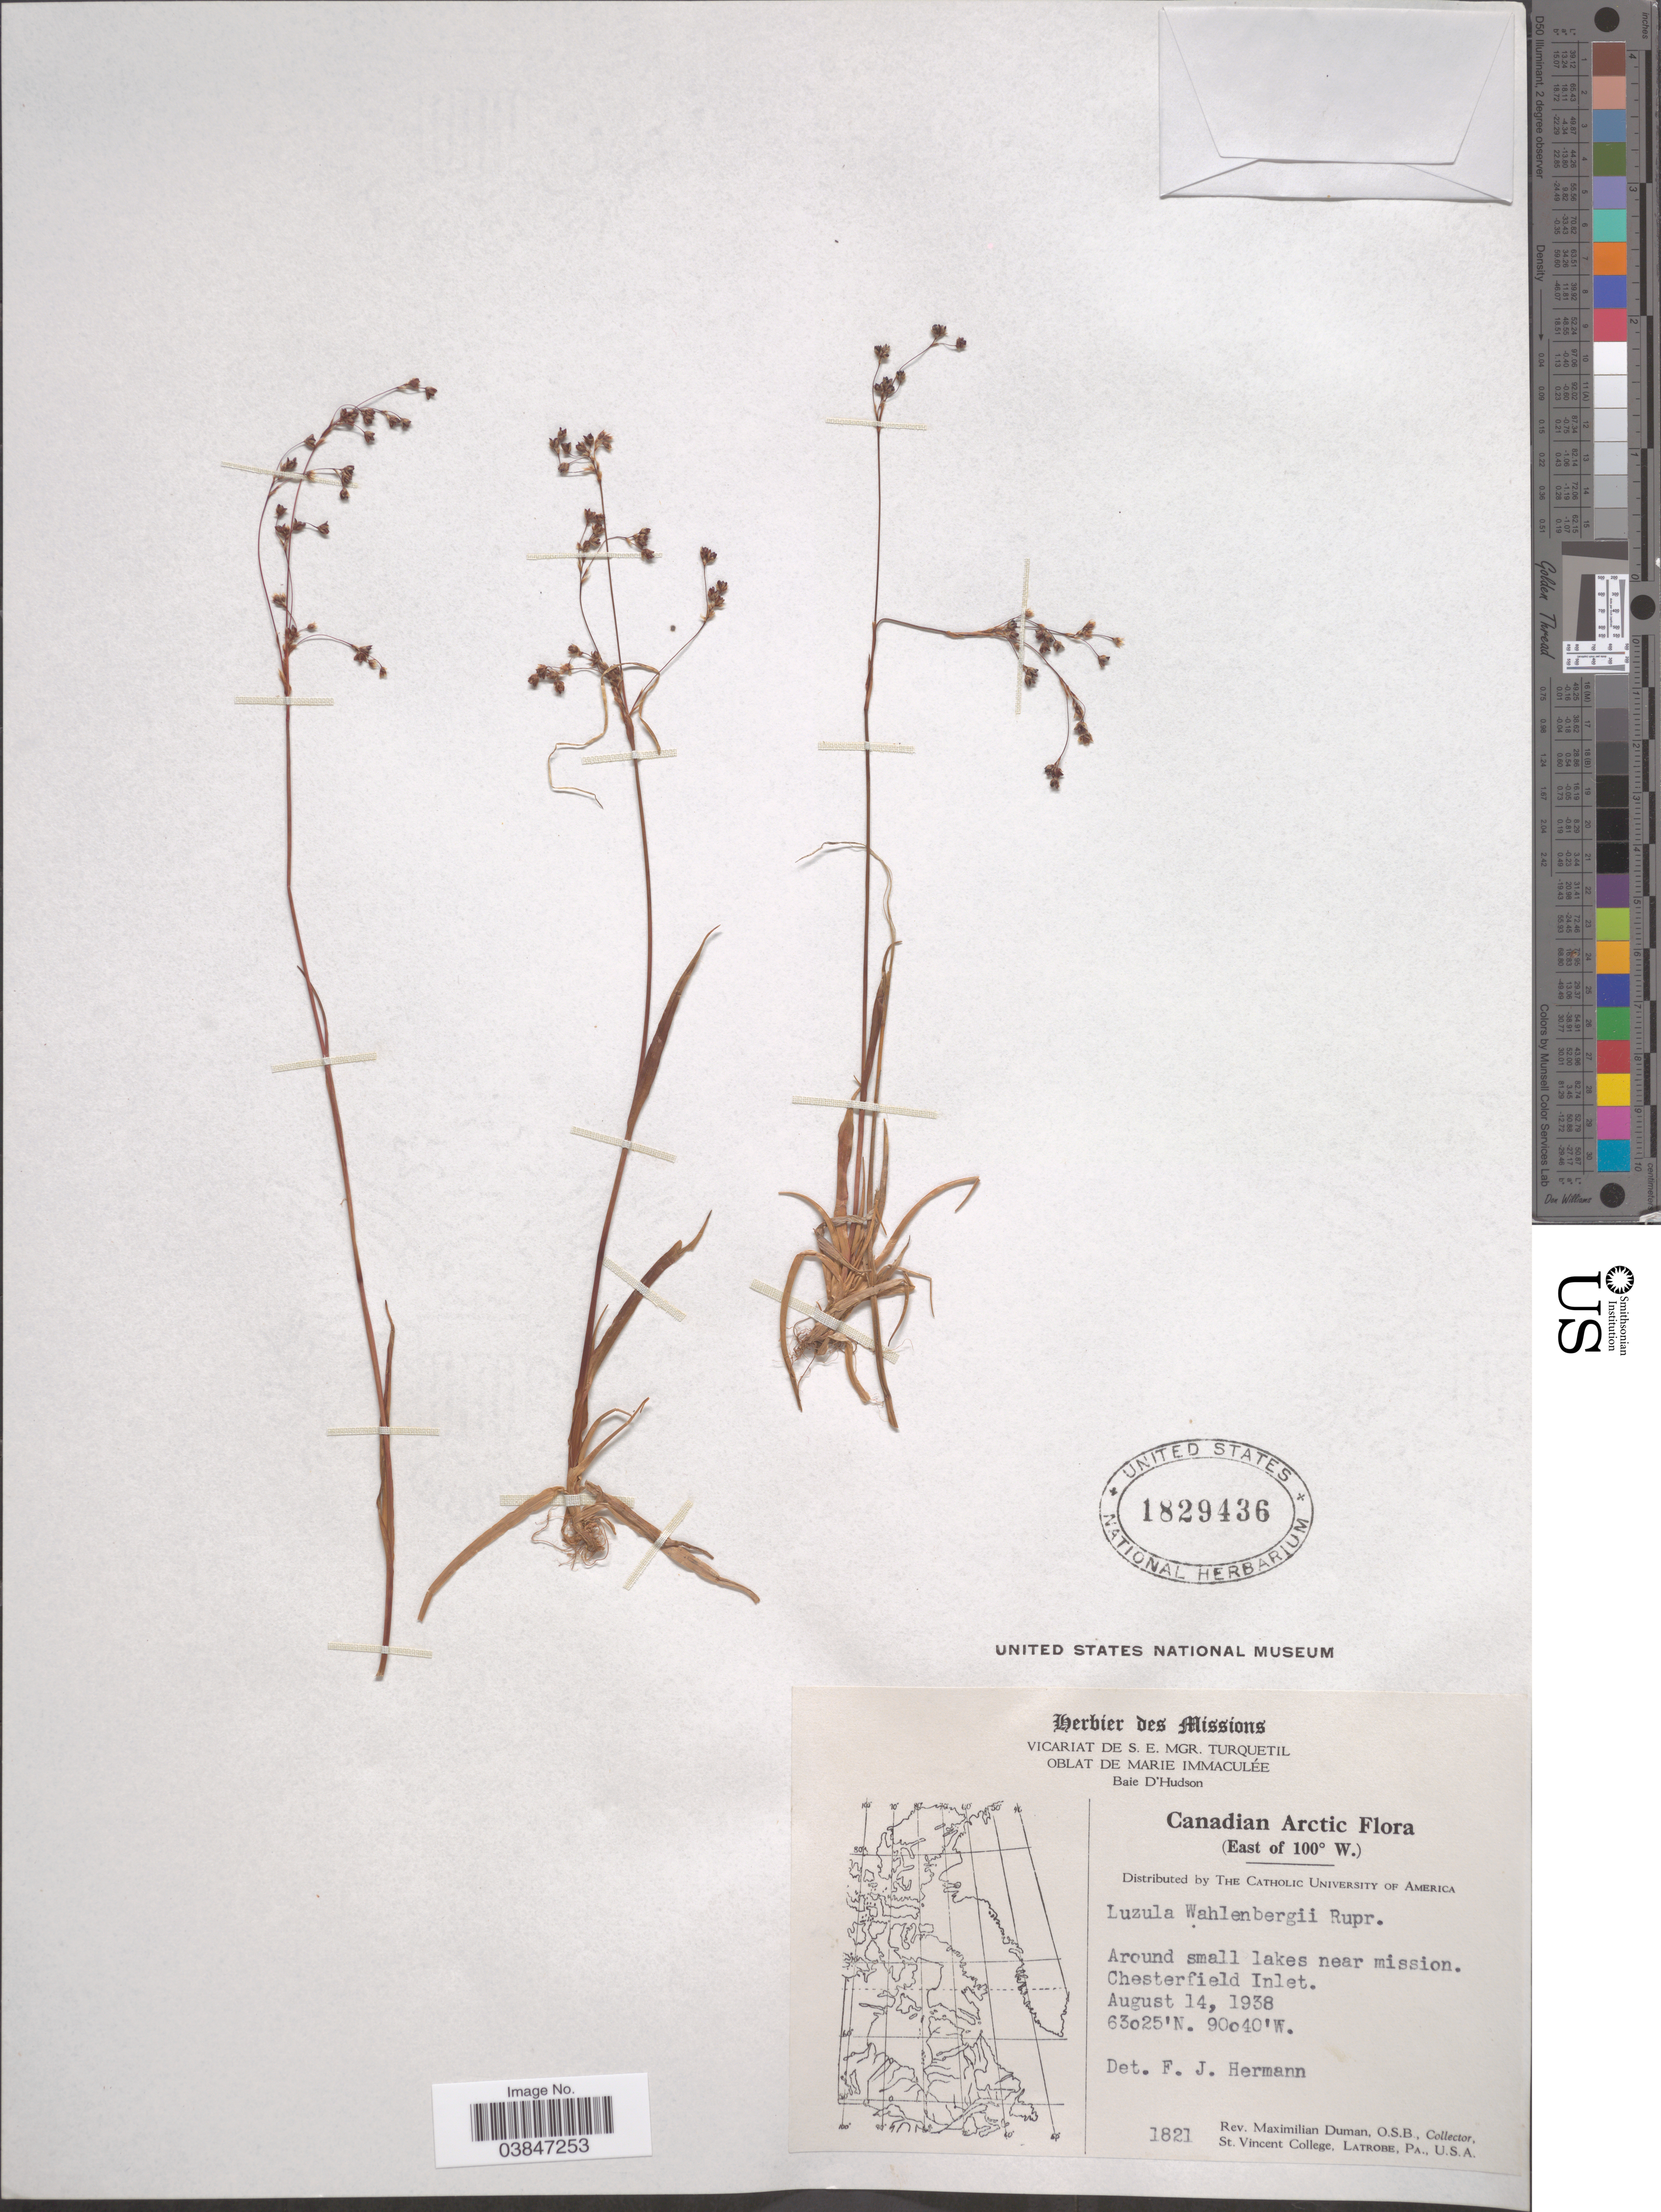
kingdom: Plantae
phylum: Tracheophyta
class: Liliopsida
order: Poales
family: Juncaceae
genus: Luzula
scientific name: Luzula wahlenbergii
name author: Rupr.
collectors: M. Duman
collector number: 1821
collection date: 1938-08-14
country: Canada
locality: Canadian Arctic. (East of 100º W.). Around small lakes near mission. Chesterfield Inlet.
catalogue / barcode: US 1829436